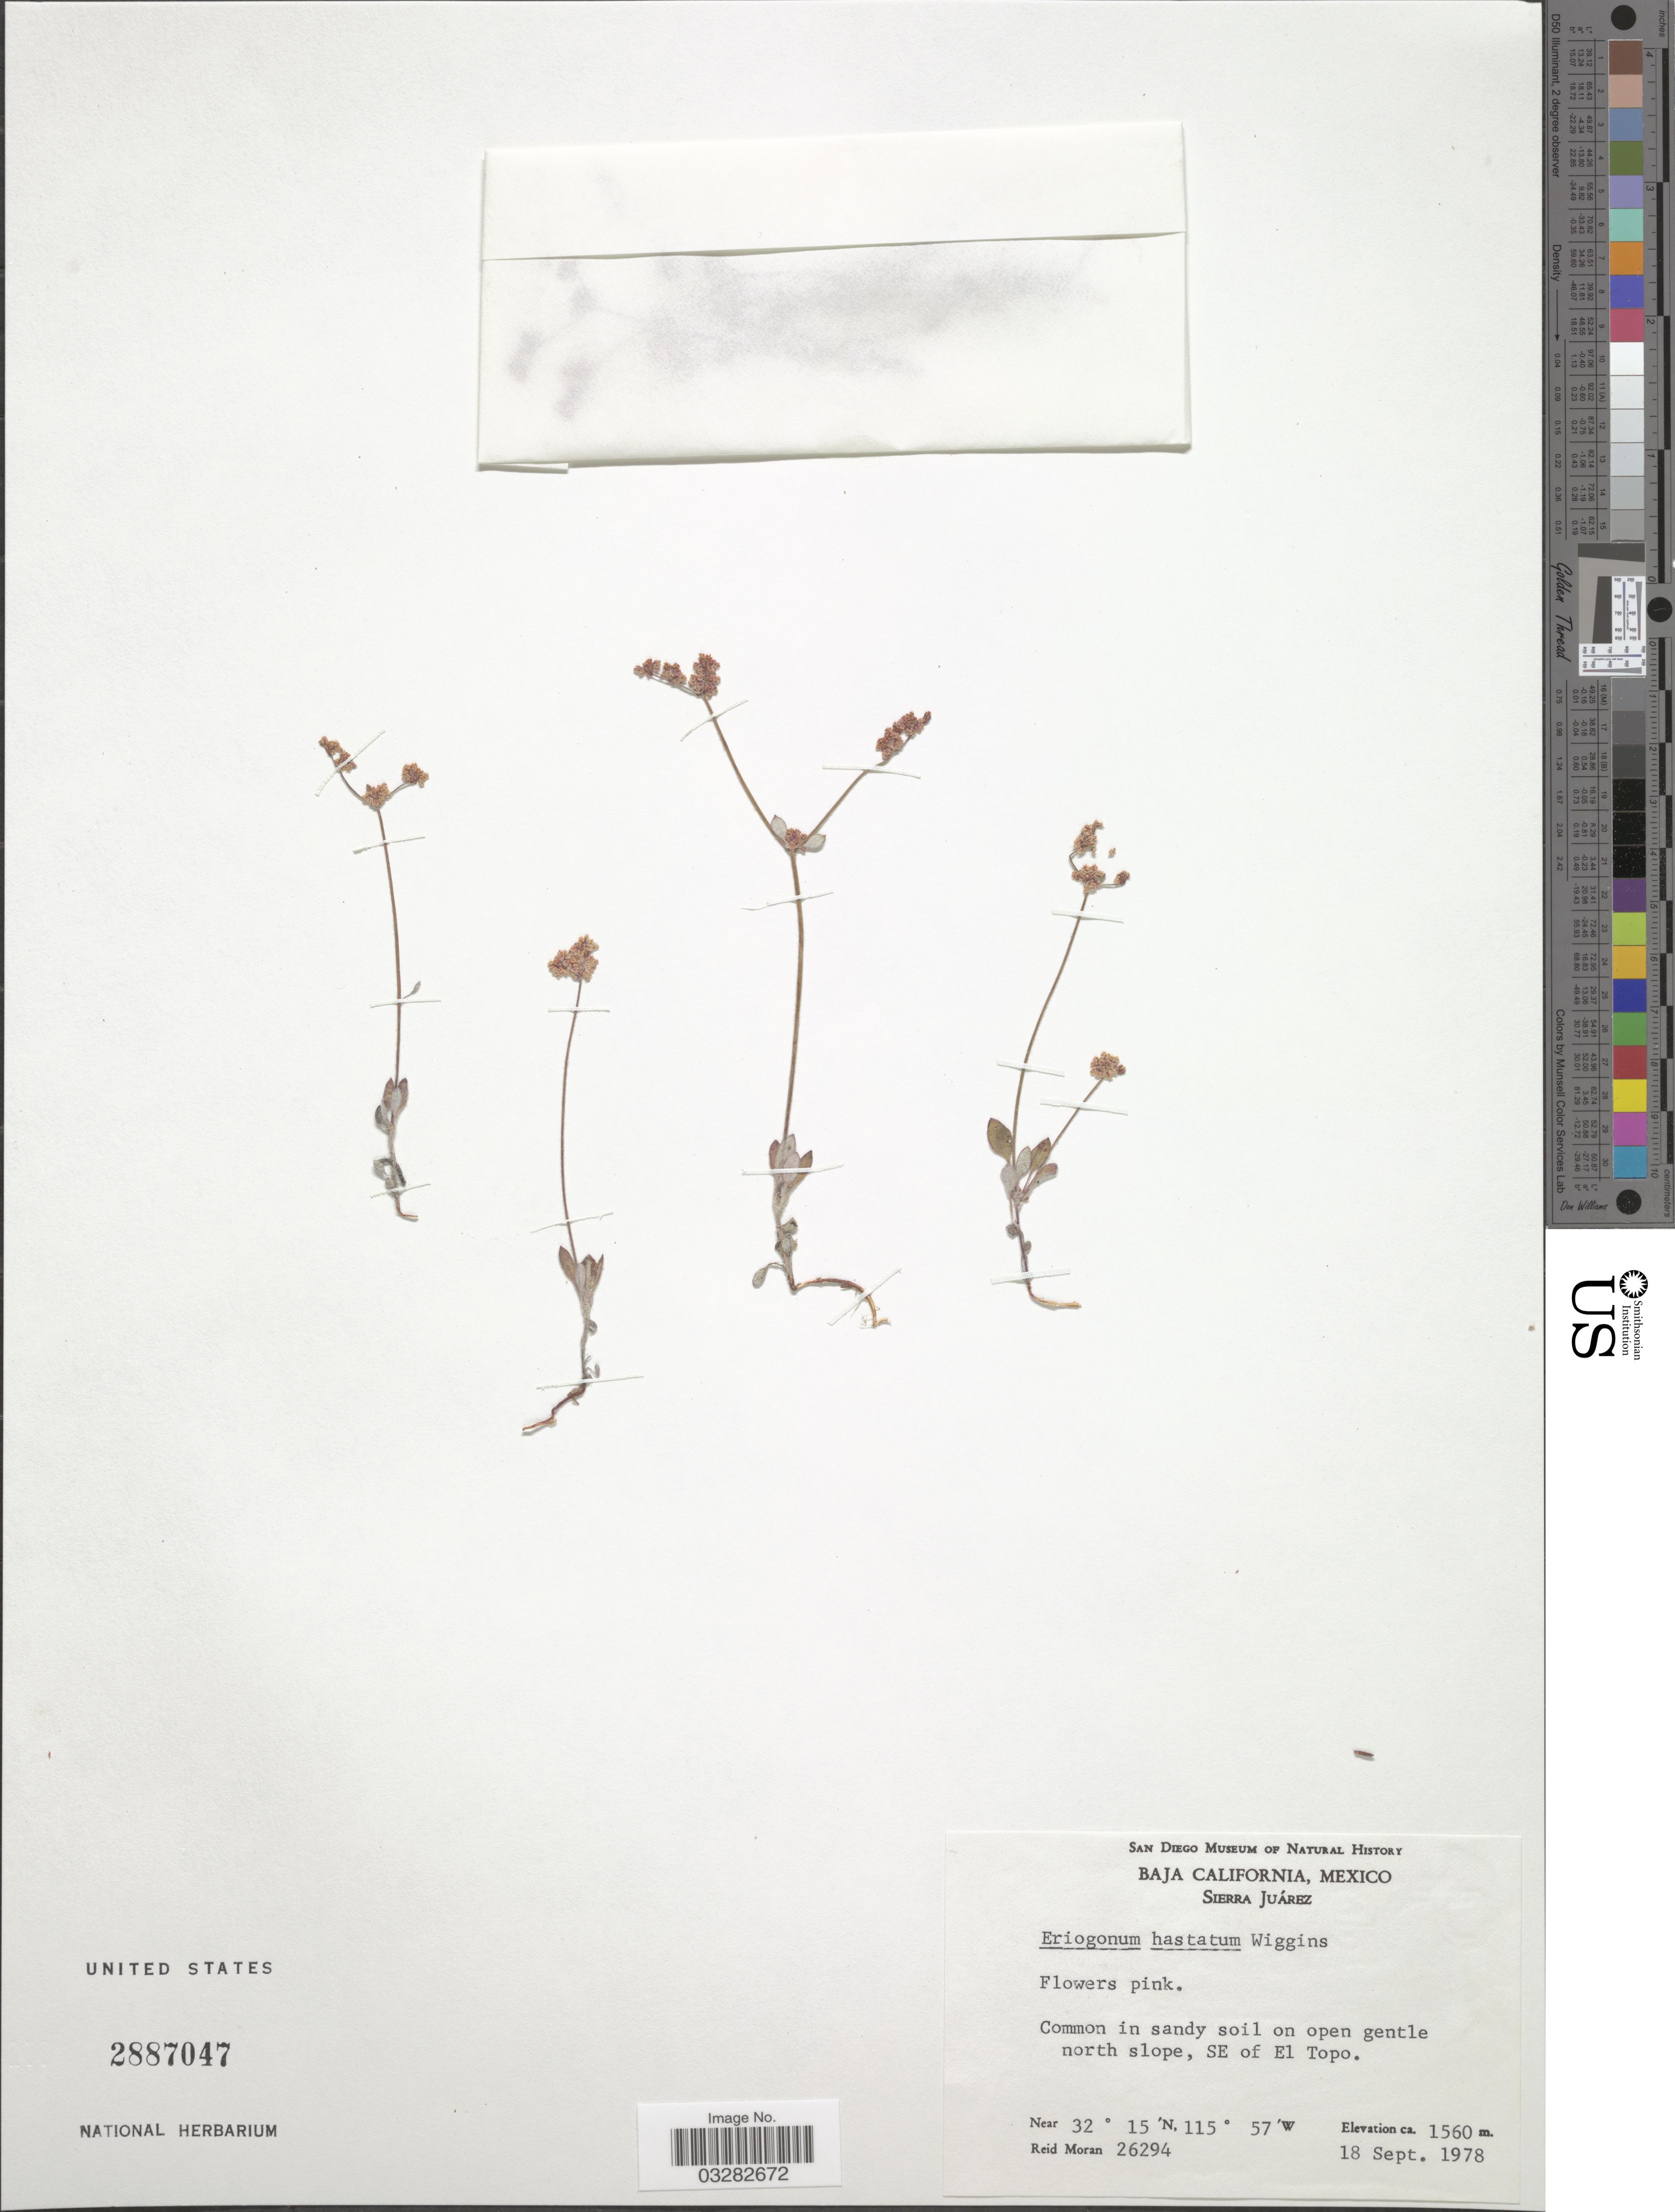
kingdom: Plantae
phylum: Tracheophyta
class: Magnoliopsida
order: Caryophyllales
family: Polygonaceae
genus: Eriogonum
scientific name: Eriogonum hastatum Wiggins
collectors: R. Moran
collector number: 26294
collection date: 1978-09-18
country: Mexico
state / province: Baja California Norte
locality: Sierra Juárez. Common in sandy soil on open gentle north slope, SE of El Topo.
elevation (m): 1560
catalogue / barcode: US 2887047